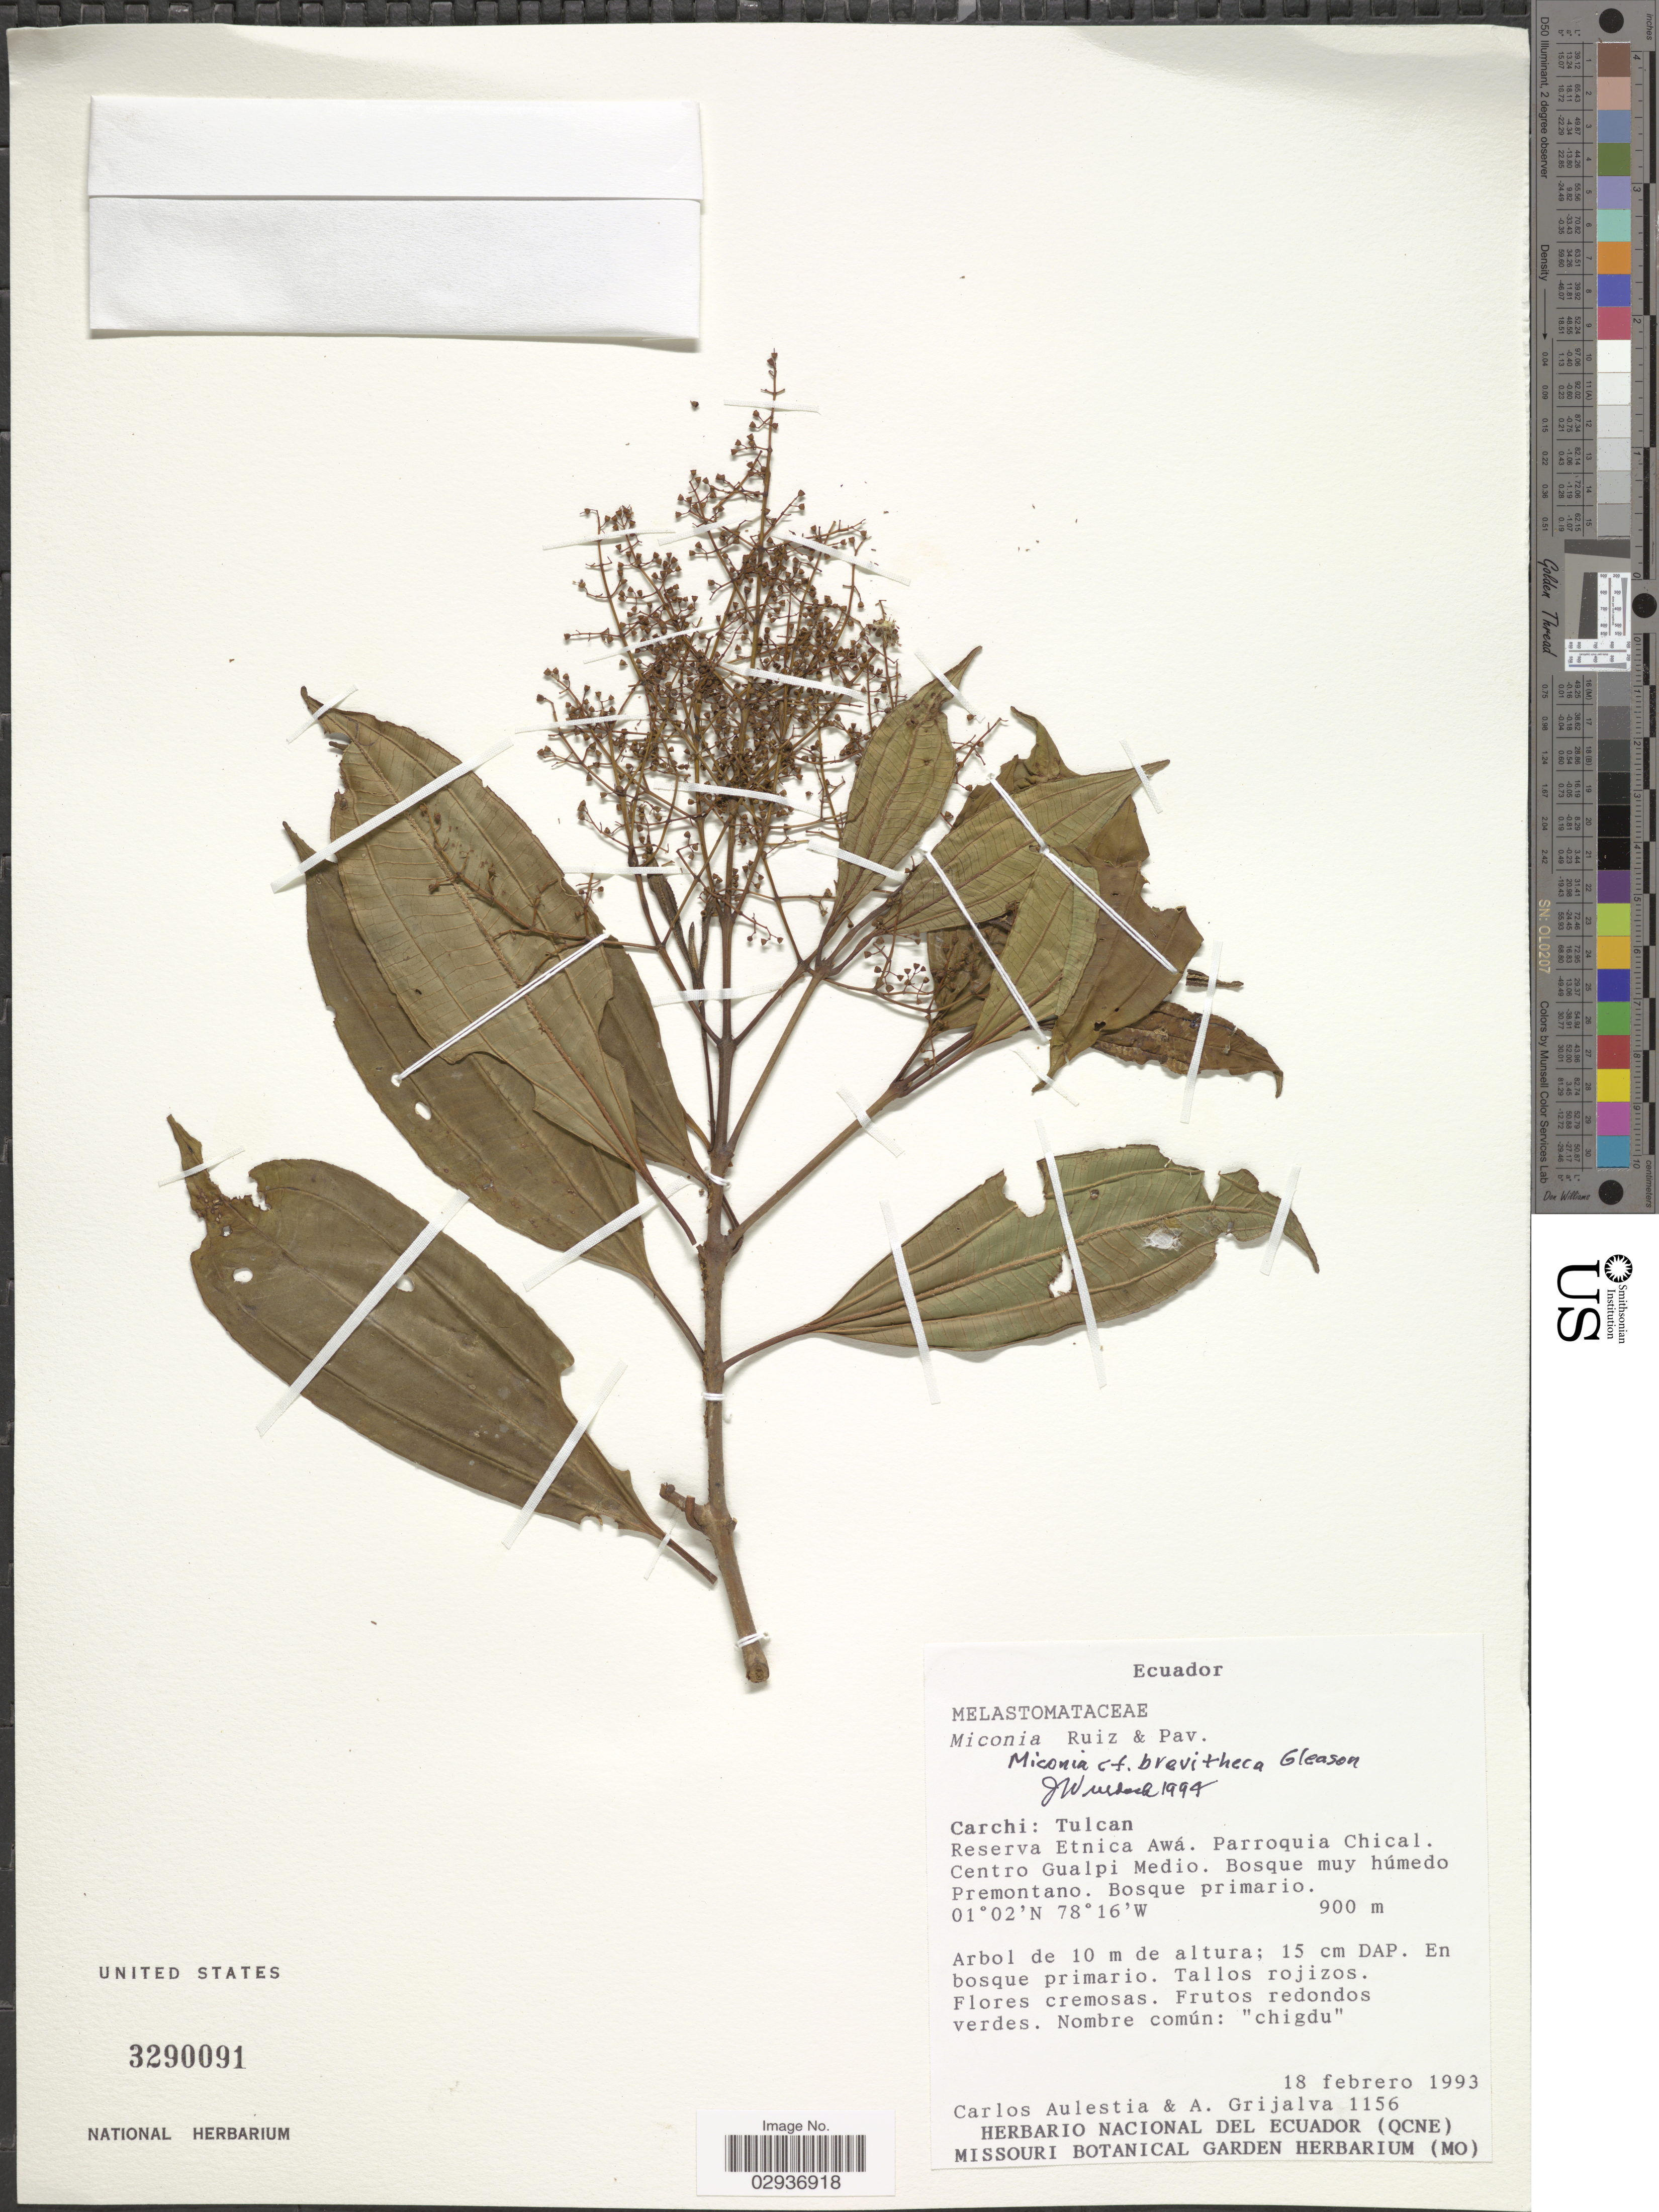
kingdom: Plantae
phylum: Tracheophyta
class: Magnoliopsida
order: Myrtales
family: Melastomataceae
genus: Miconia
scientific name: Miconia brevitheca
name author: Gleason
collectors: C. Aulestia & A. Grijalva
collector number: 1156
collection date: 1993-02-18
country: Ecuador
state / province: Carchi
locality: Tulcan. Reserva Etnica Awá. Parroquia Chical. Centro Gualpi Medio.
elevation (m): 900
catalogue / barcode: US 3290091